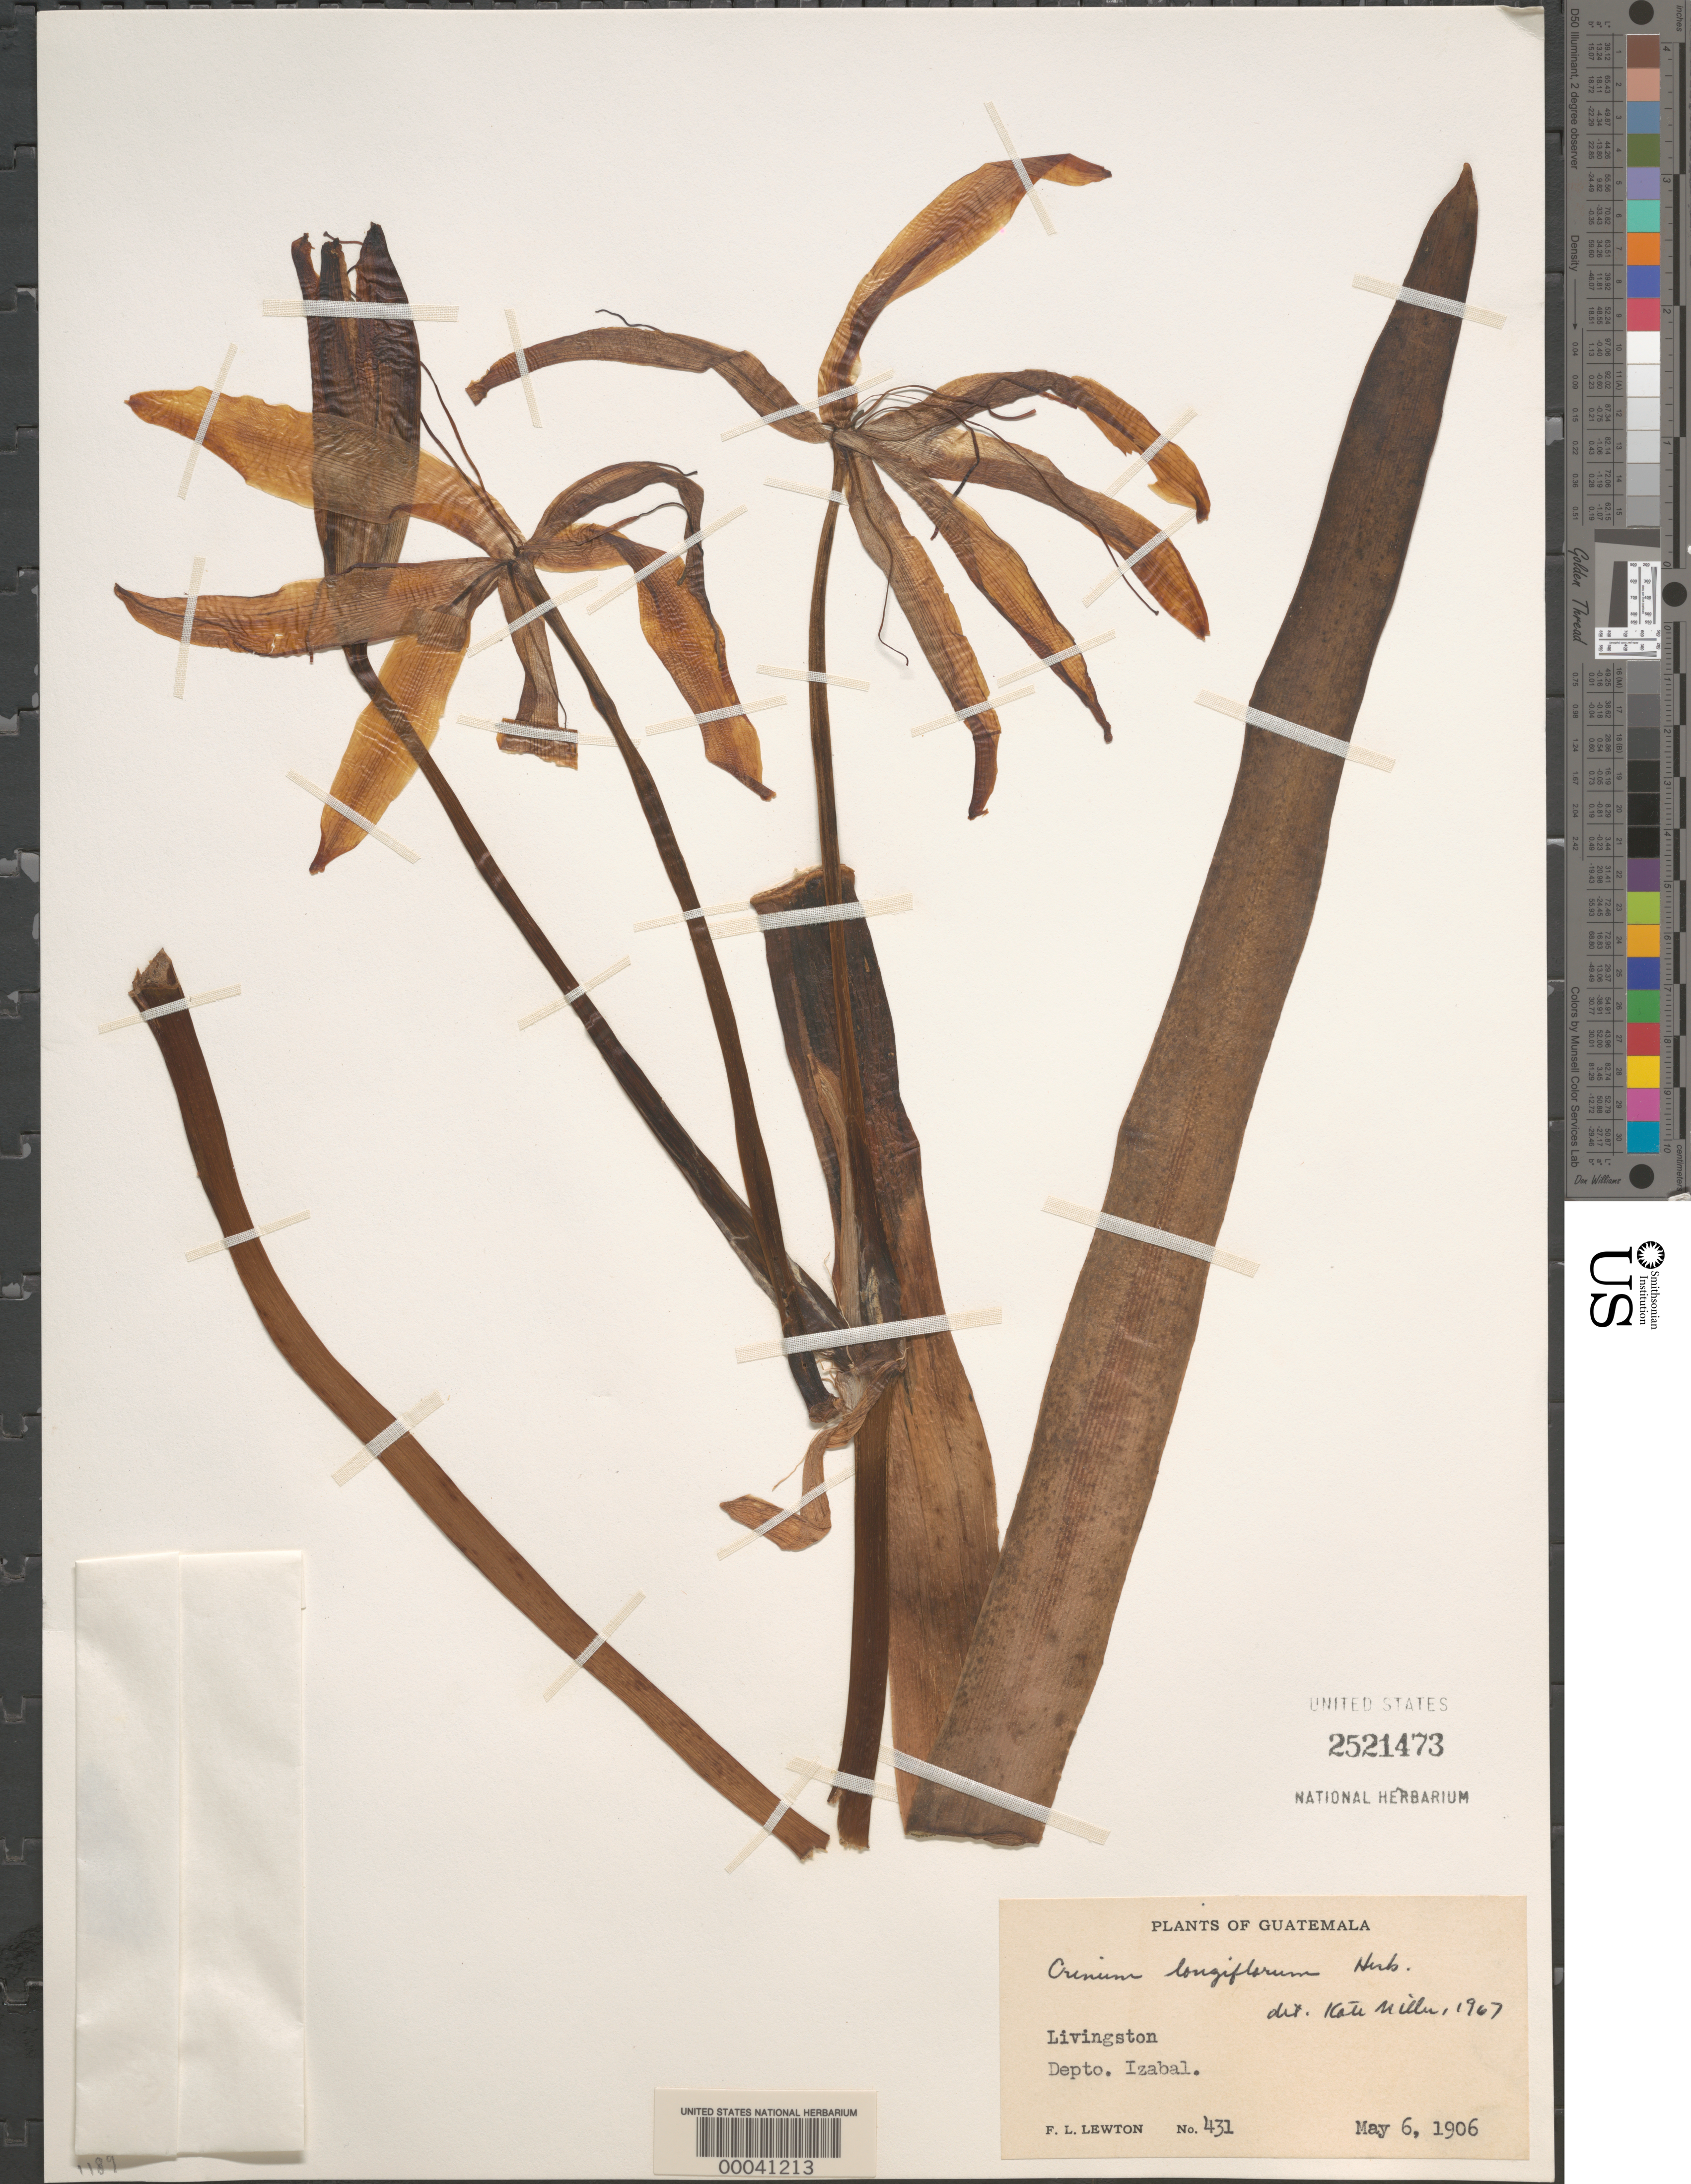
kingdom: Plantae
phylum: Tracheophyta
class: Liliopsida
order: Asparagales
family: Amaryllidaceae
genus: Crinum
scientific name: Crinum longiflorum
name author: Herb.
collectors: F. L. Lewton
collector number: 431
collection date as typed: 06 May 1906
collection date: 1906-05-06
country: Guatemala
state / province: Izabal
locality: Livingston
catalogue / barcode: US 2521473